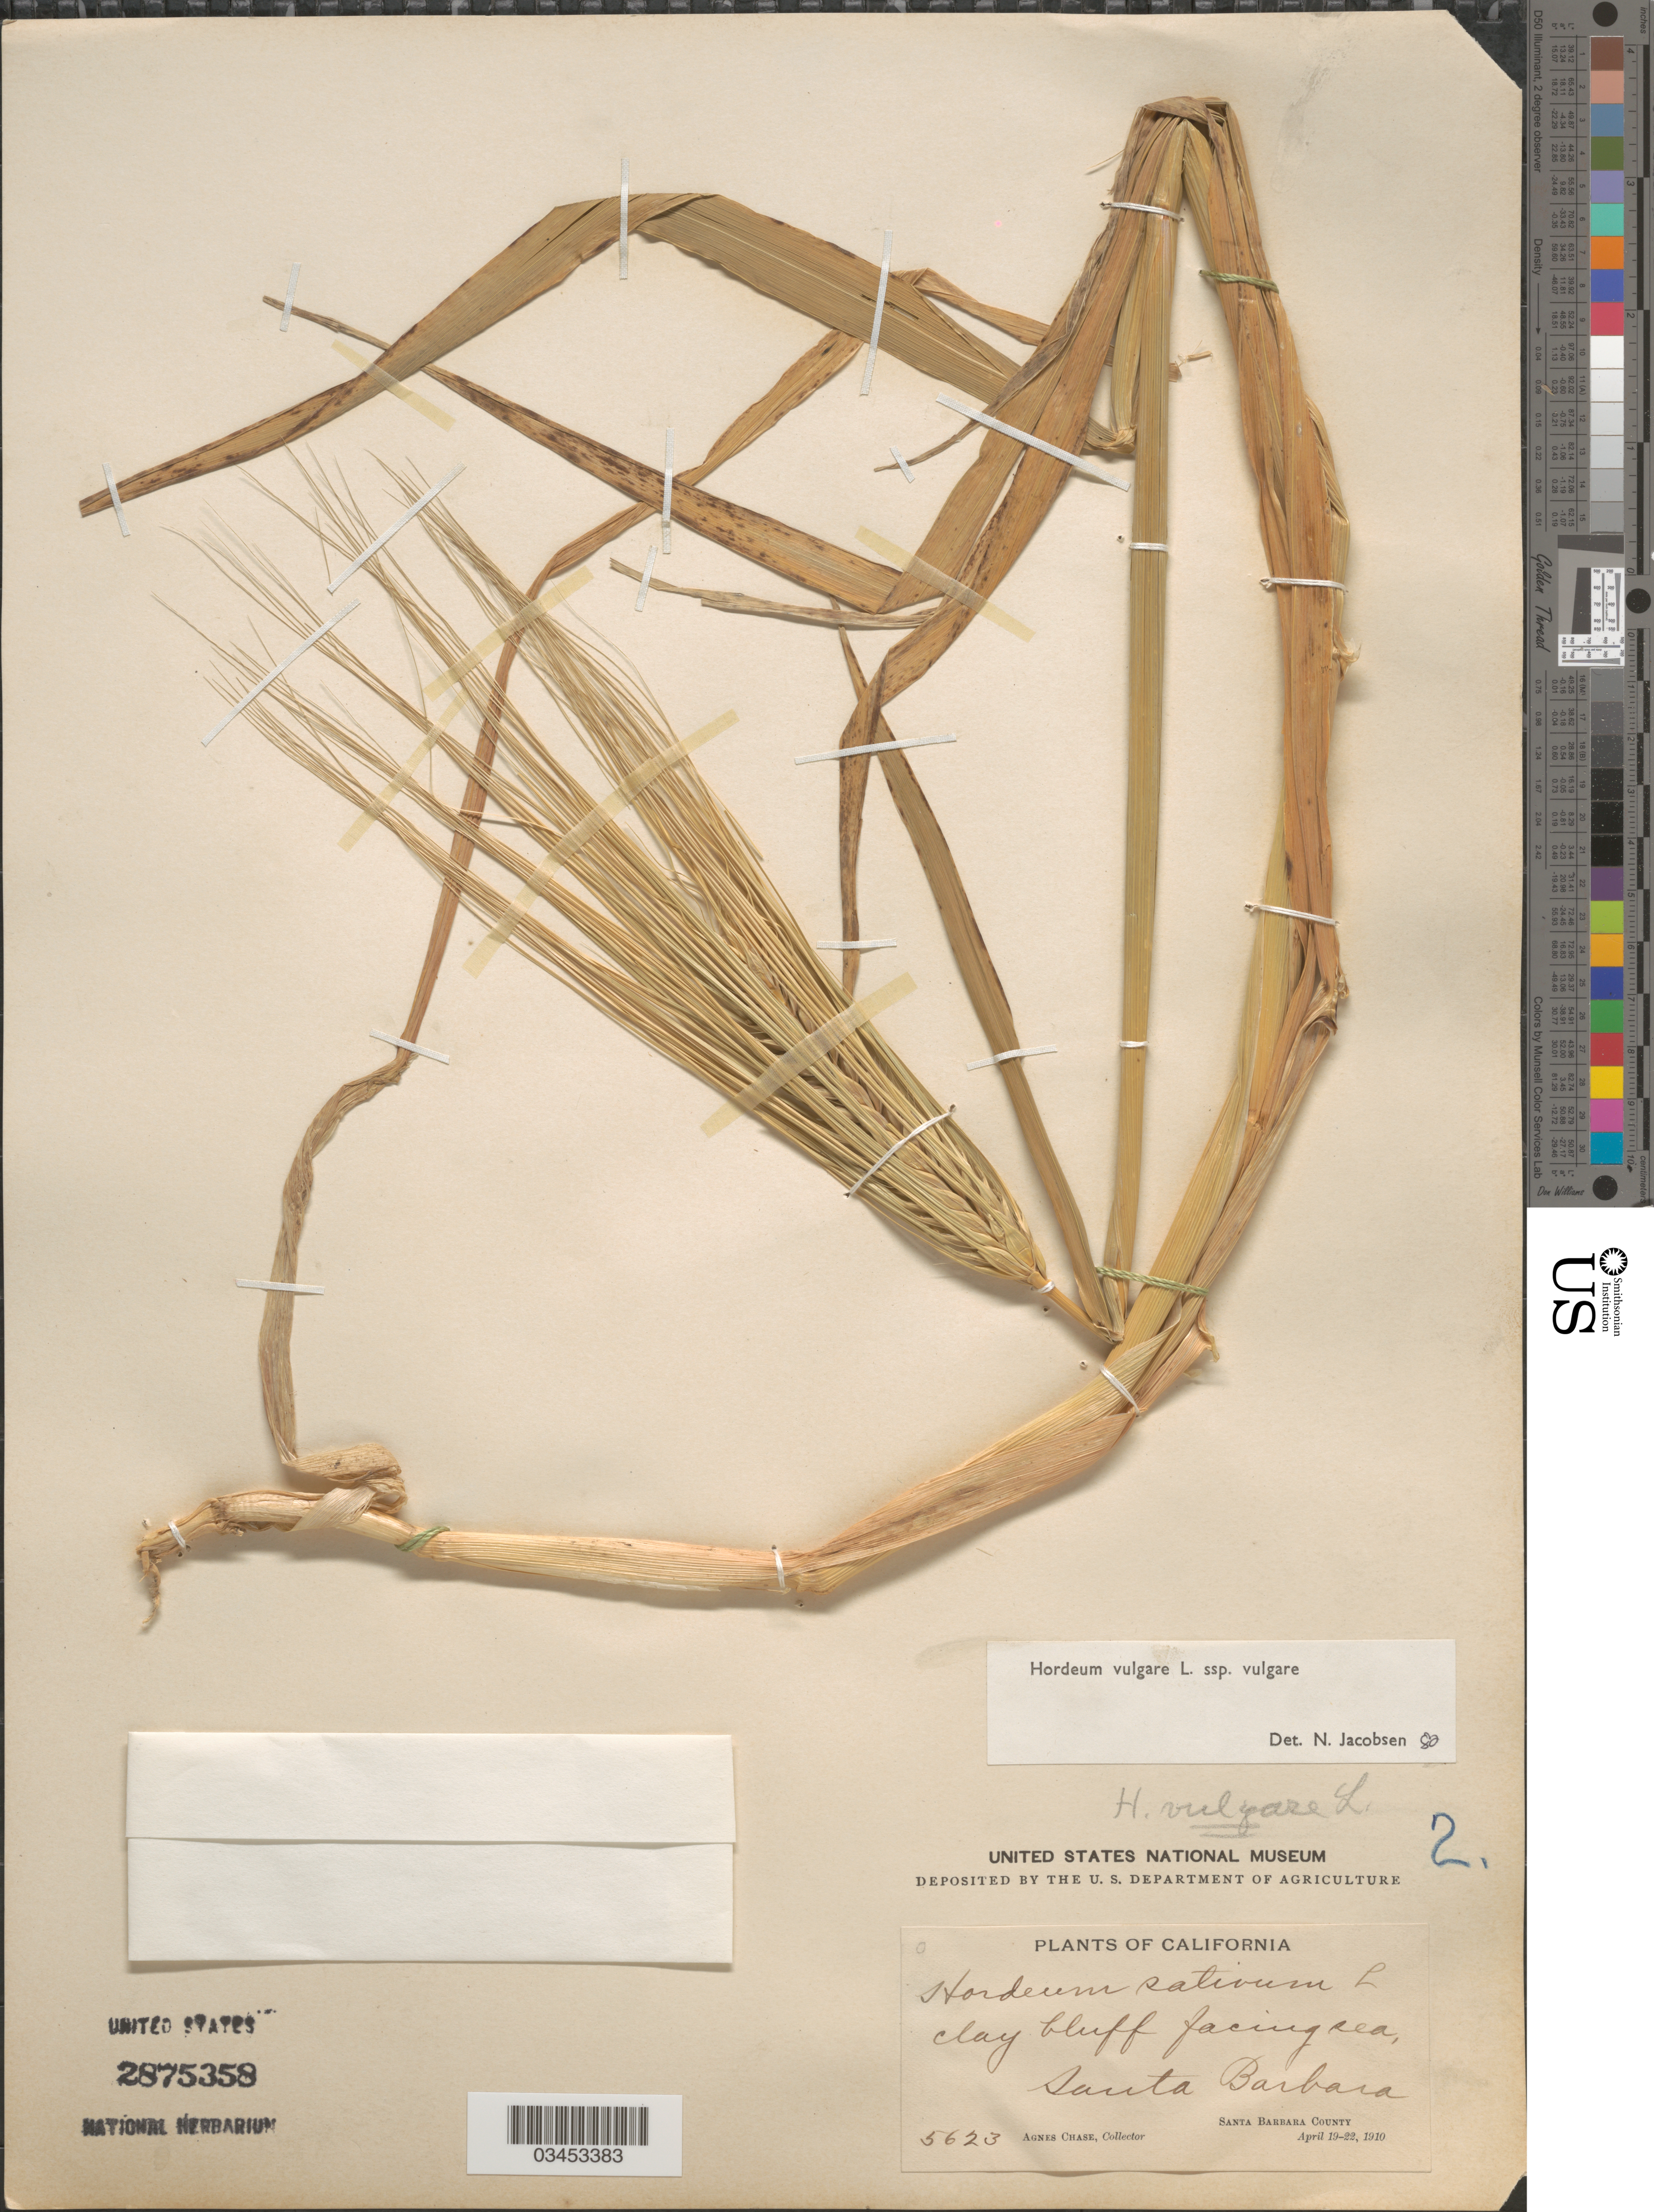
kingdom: Plantae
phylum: Tracheophyta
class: Liliopsida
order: Poales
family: Poaceae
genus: Hordeum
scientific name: Hordeum vulgare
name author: L.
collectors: A. Chase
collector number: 5623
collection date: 1910-04-19/1910-04-22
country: United States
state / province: California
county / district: Santa Barbara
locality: Santa Barbara. Santa Barbara County.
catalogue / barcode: US 2875358